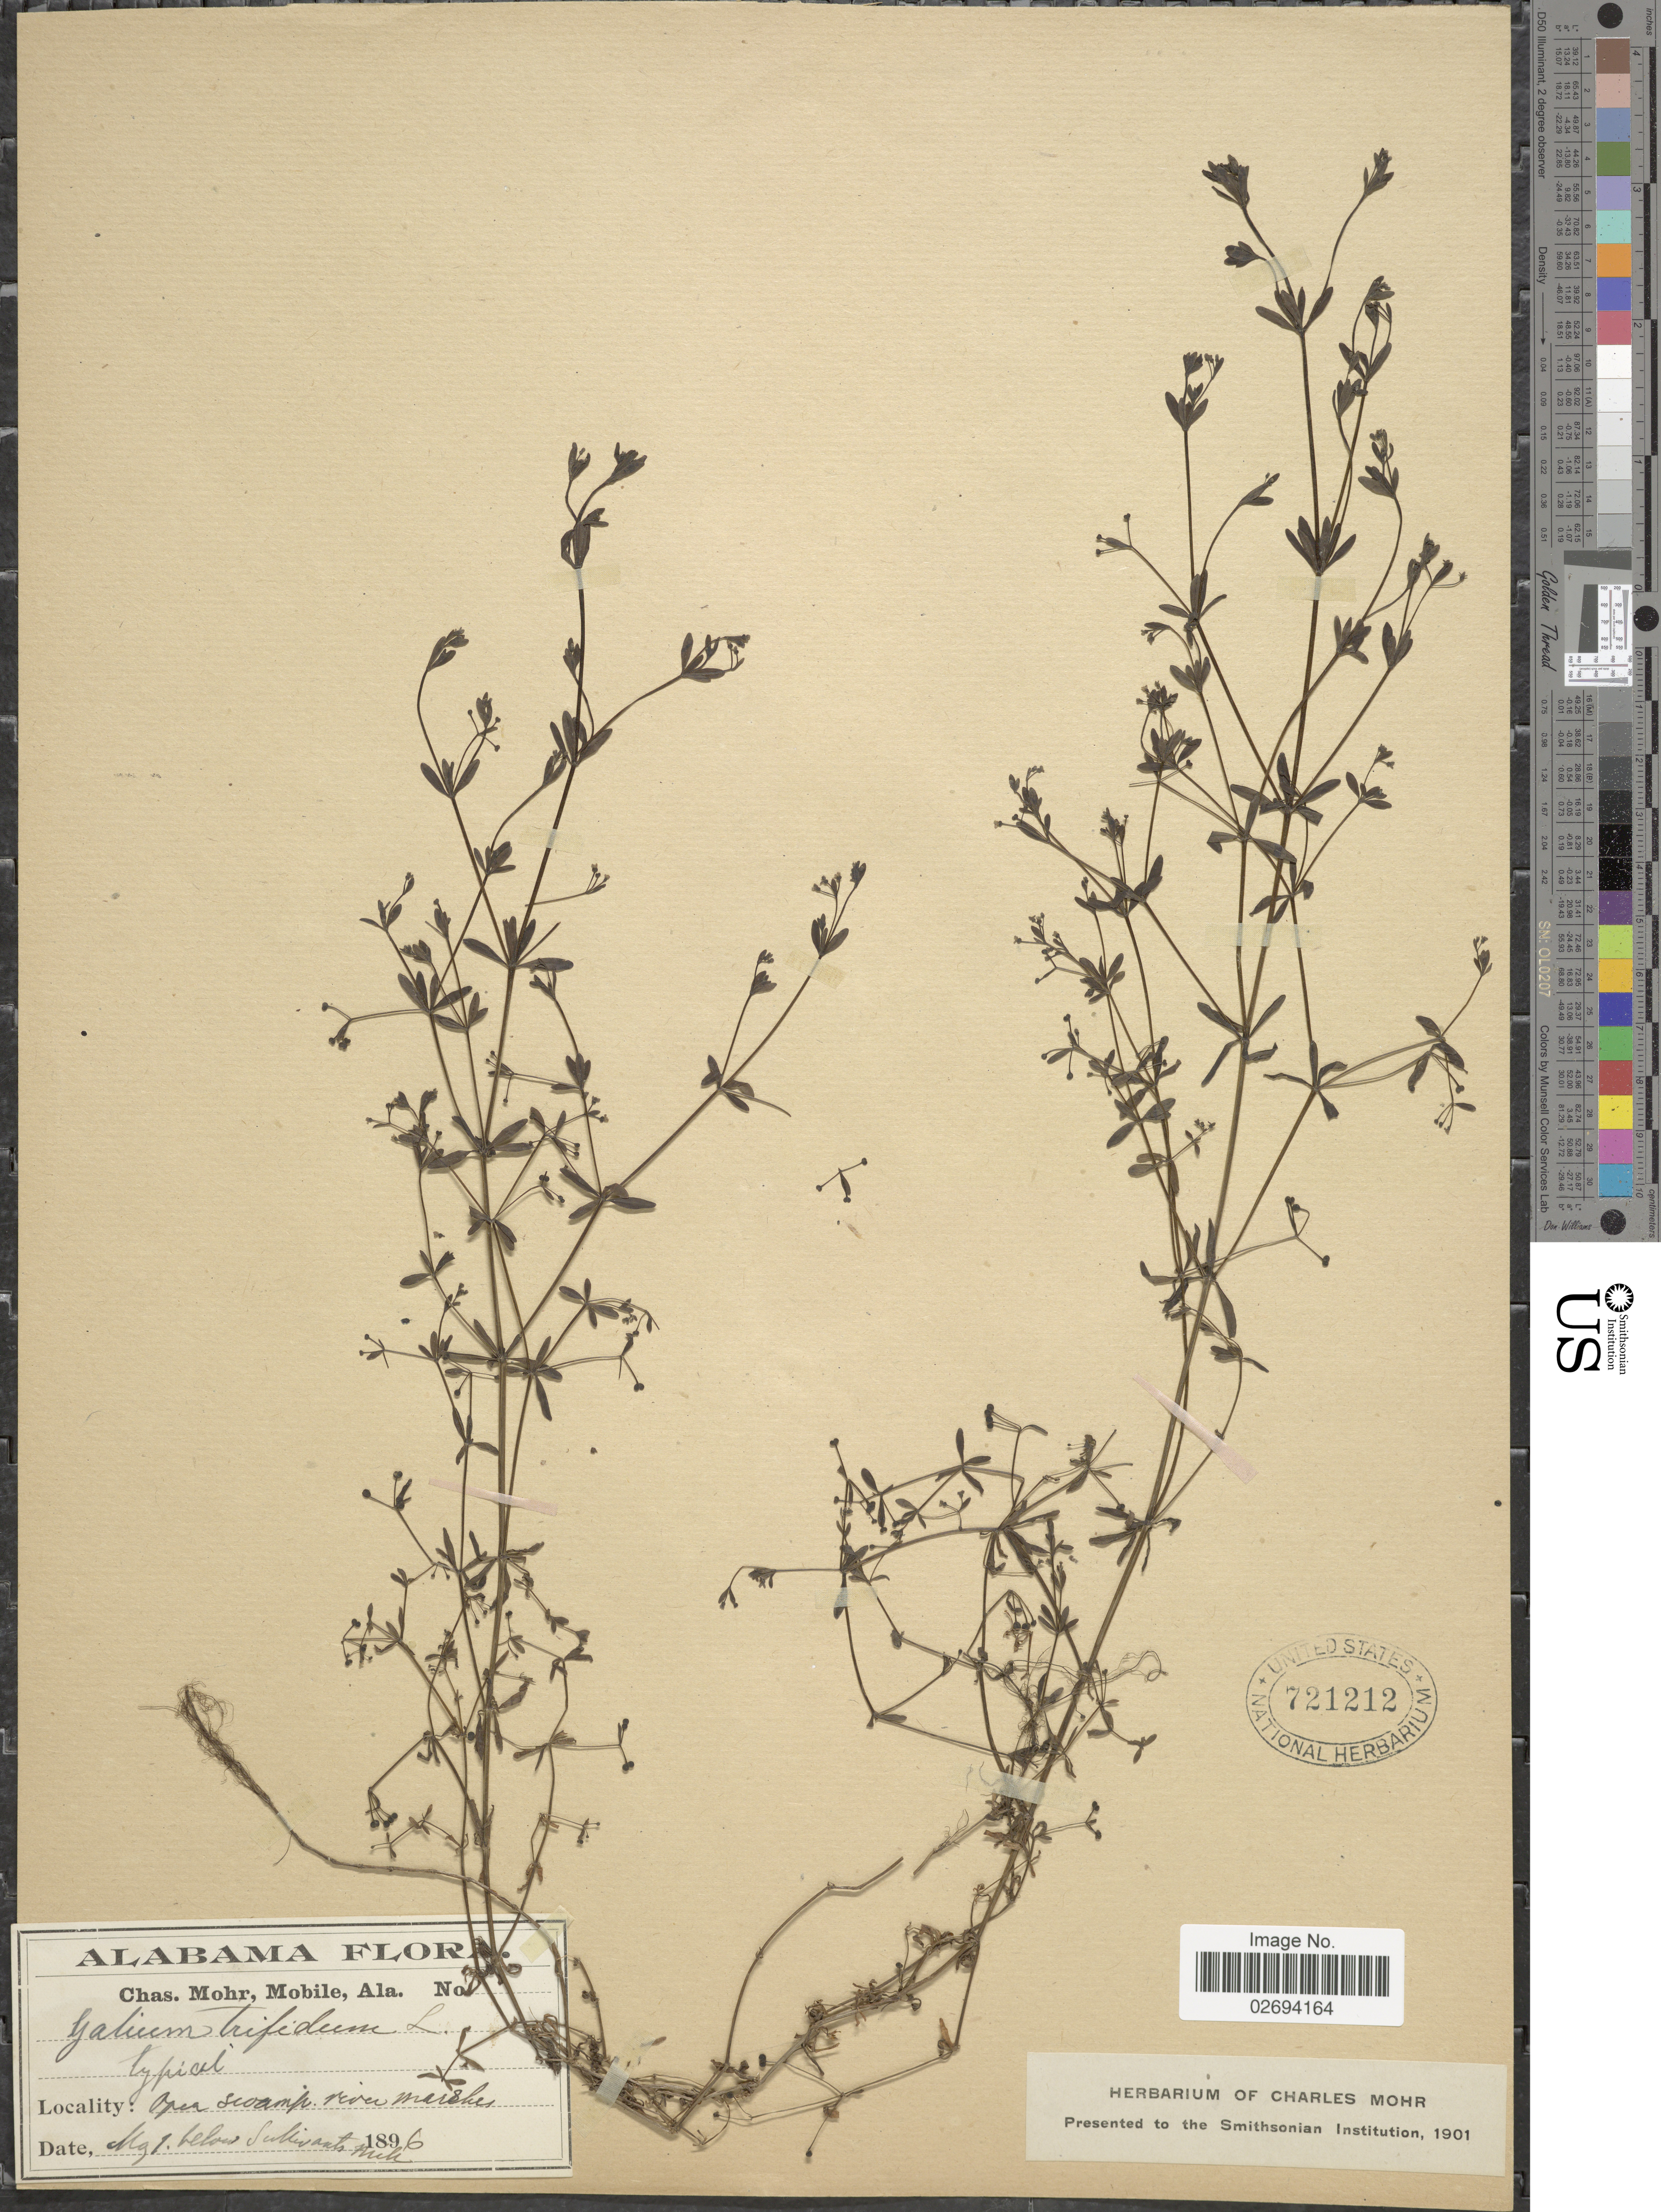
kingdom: Plantae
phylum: Tracheophyta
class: Magnoliopsida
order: Gentianales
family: Rubiaceae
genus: Galium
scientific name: Galium trifidum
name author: L.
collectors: C. T. Mohr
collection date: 1896-08-01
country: United States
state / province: Alabama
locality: Open swamp in river marshes, below Sullivant's Mill.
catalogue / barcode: US 721212